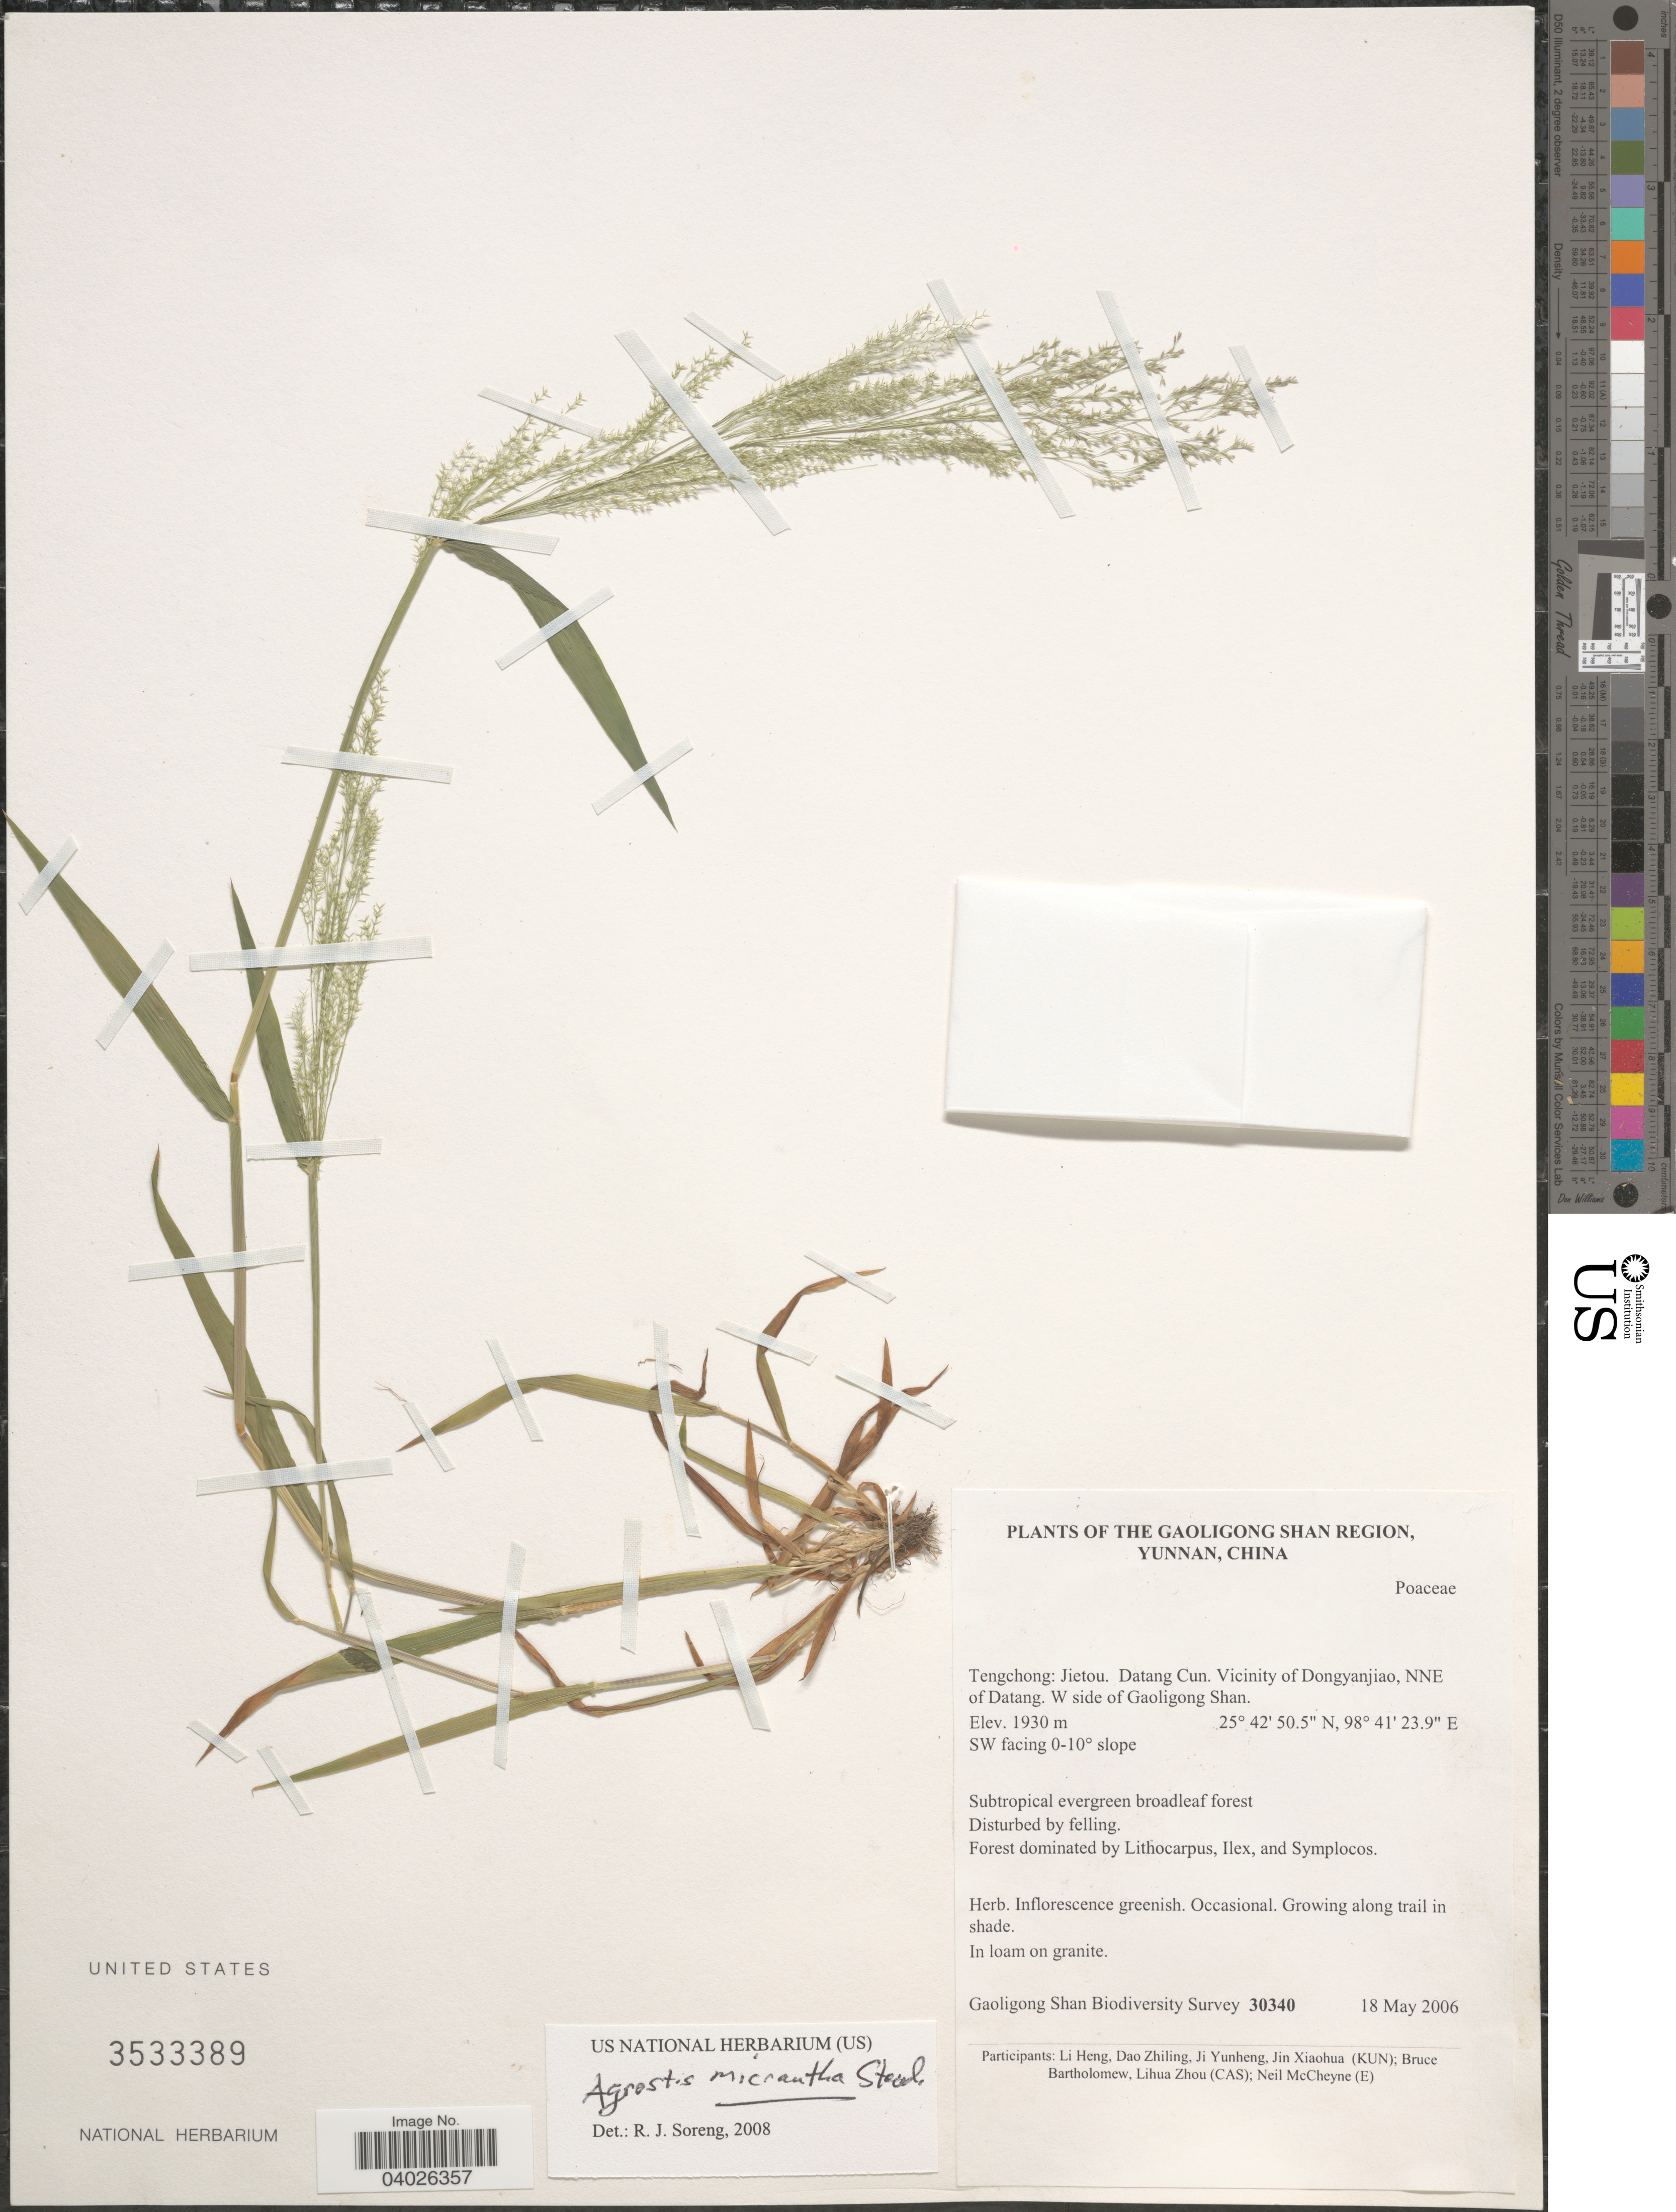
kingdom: Plantae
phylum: Tracheophyta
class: Liliopsida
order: Poales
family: Poaceae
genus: Agrostis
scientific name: Agrostis micrantha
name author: Steud.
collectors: Gaoligong Shan Biodiversity Survey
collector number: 30340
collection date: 2006-05-18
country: China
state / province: Yunnan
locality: The Gaoligong Shan Region. Tengchong: Jietou. Datang Cun. Vicinity of Dongyanjiao, NNE of Datang. W side of Gaoligong Shan. SW facing 0-10° slope.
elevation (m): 1930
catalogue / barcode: US 3533389